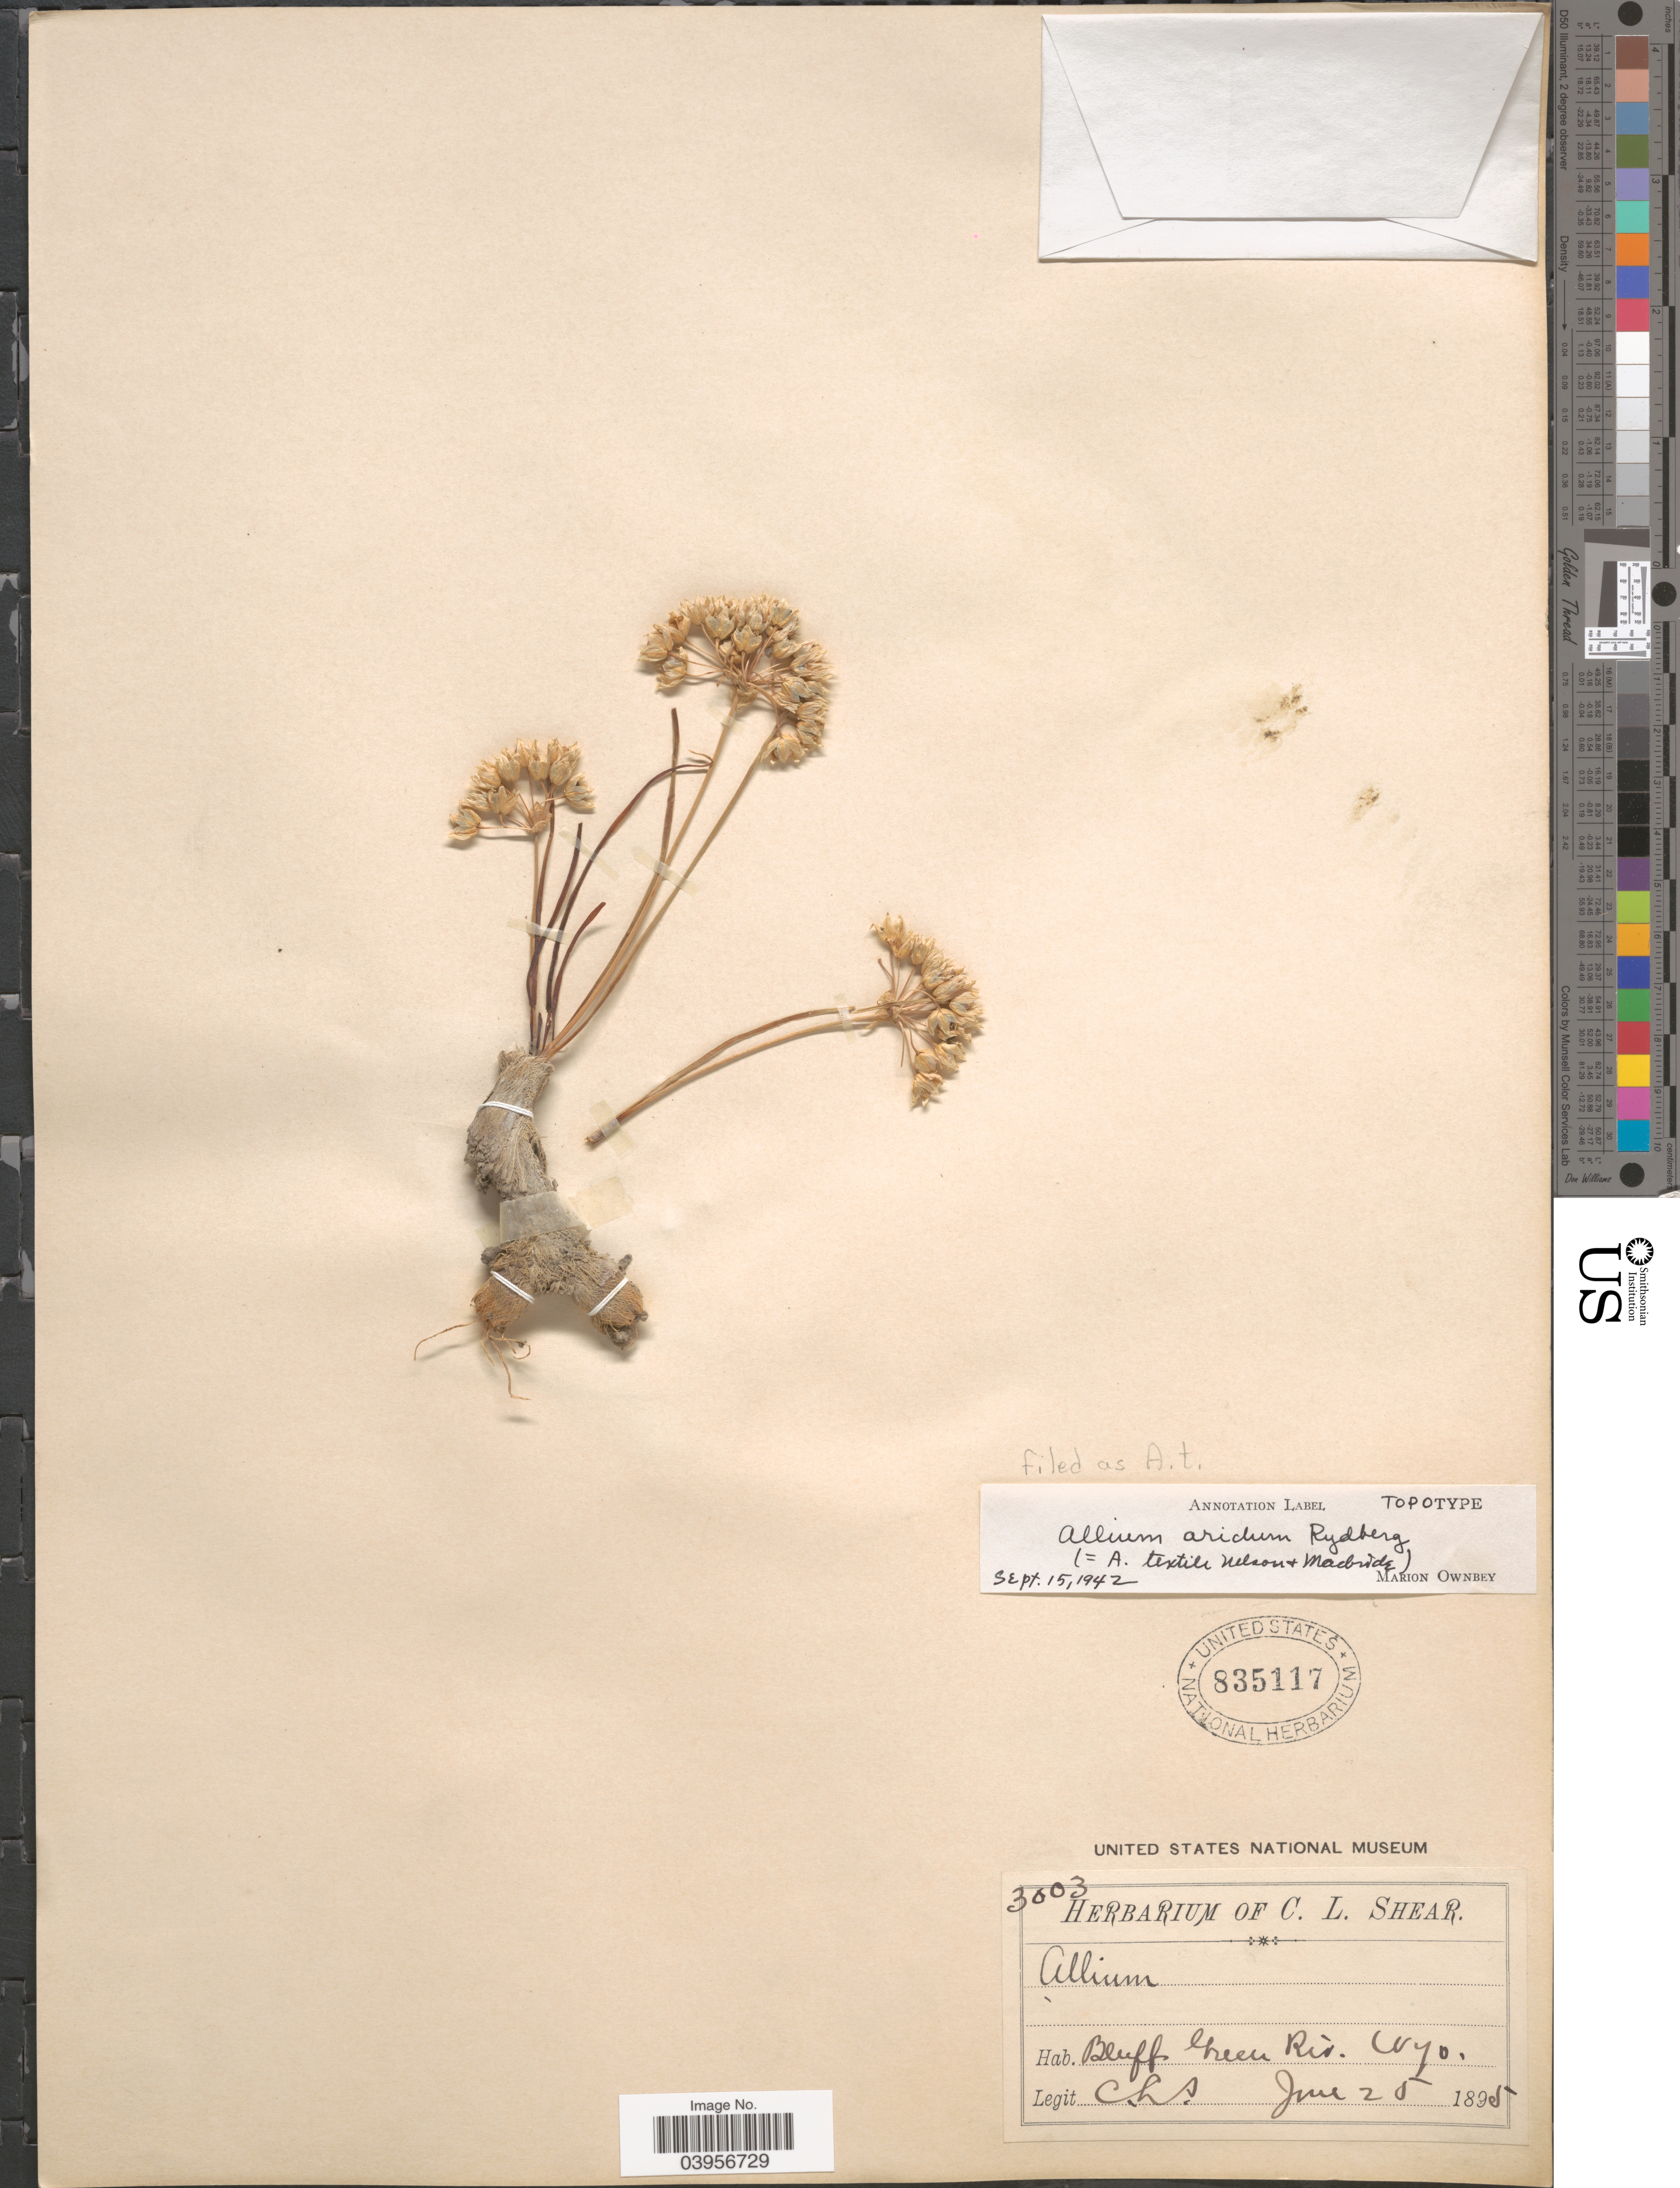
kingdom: Plantae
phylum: Tracheophyta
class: Liliopsida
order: Asparagales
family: Amaryllidaceae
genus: Allium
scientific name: Allium textile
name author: A. Nelson & J.F. Macbr.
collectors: C. L. Shear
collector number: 3003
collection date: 1895-06-25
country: United States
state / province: Colorado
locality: Bluff Green Riv.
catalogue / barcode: US 835117